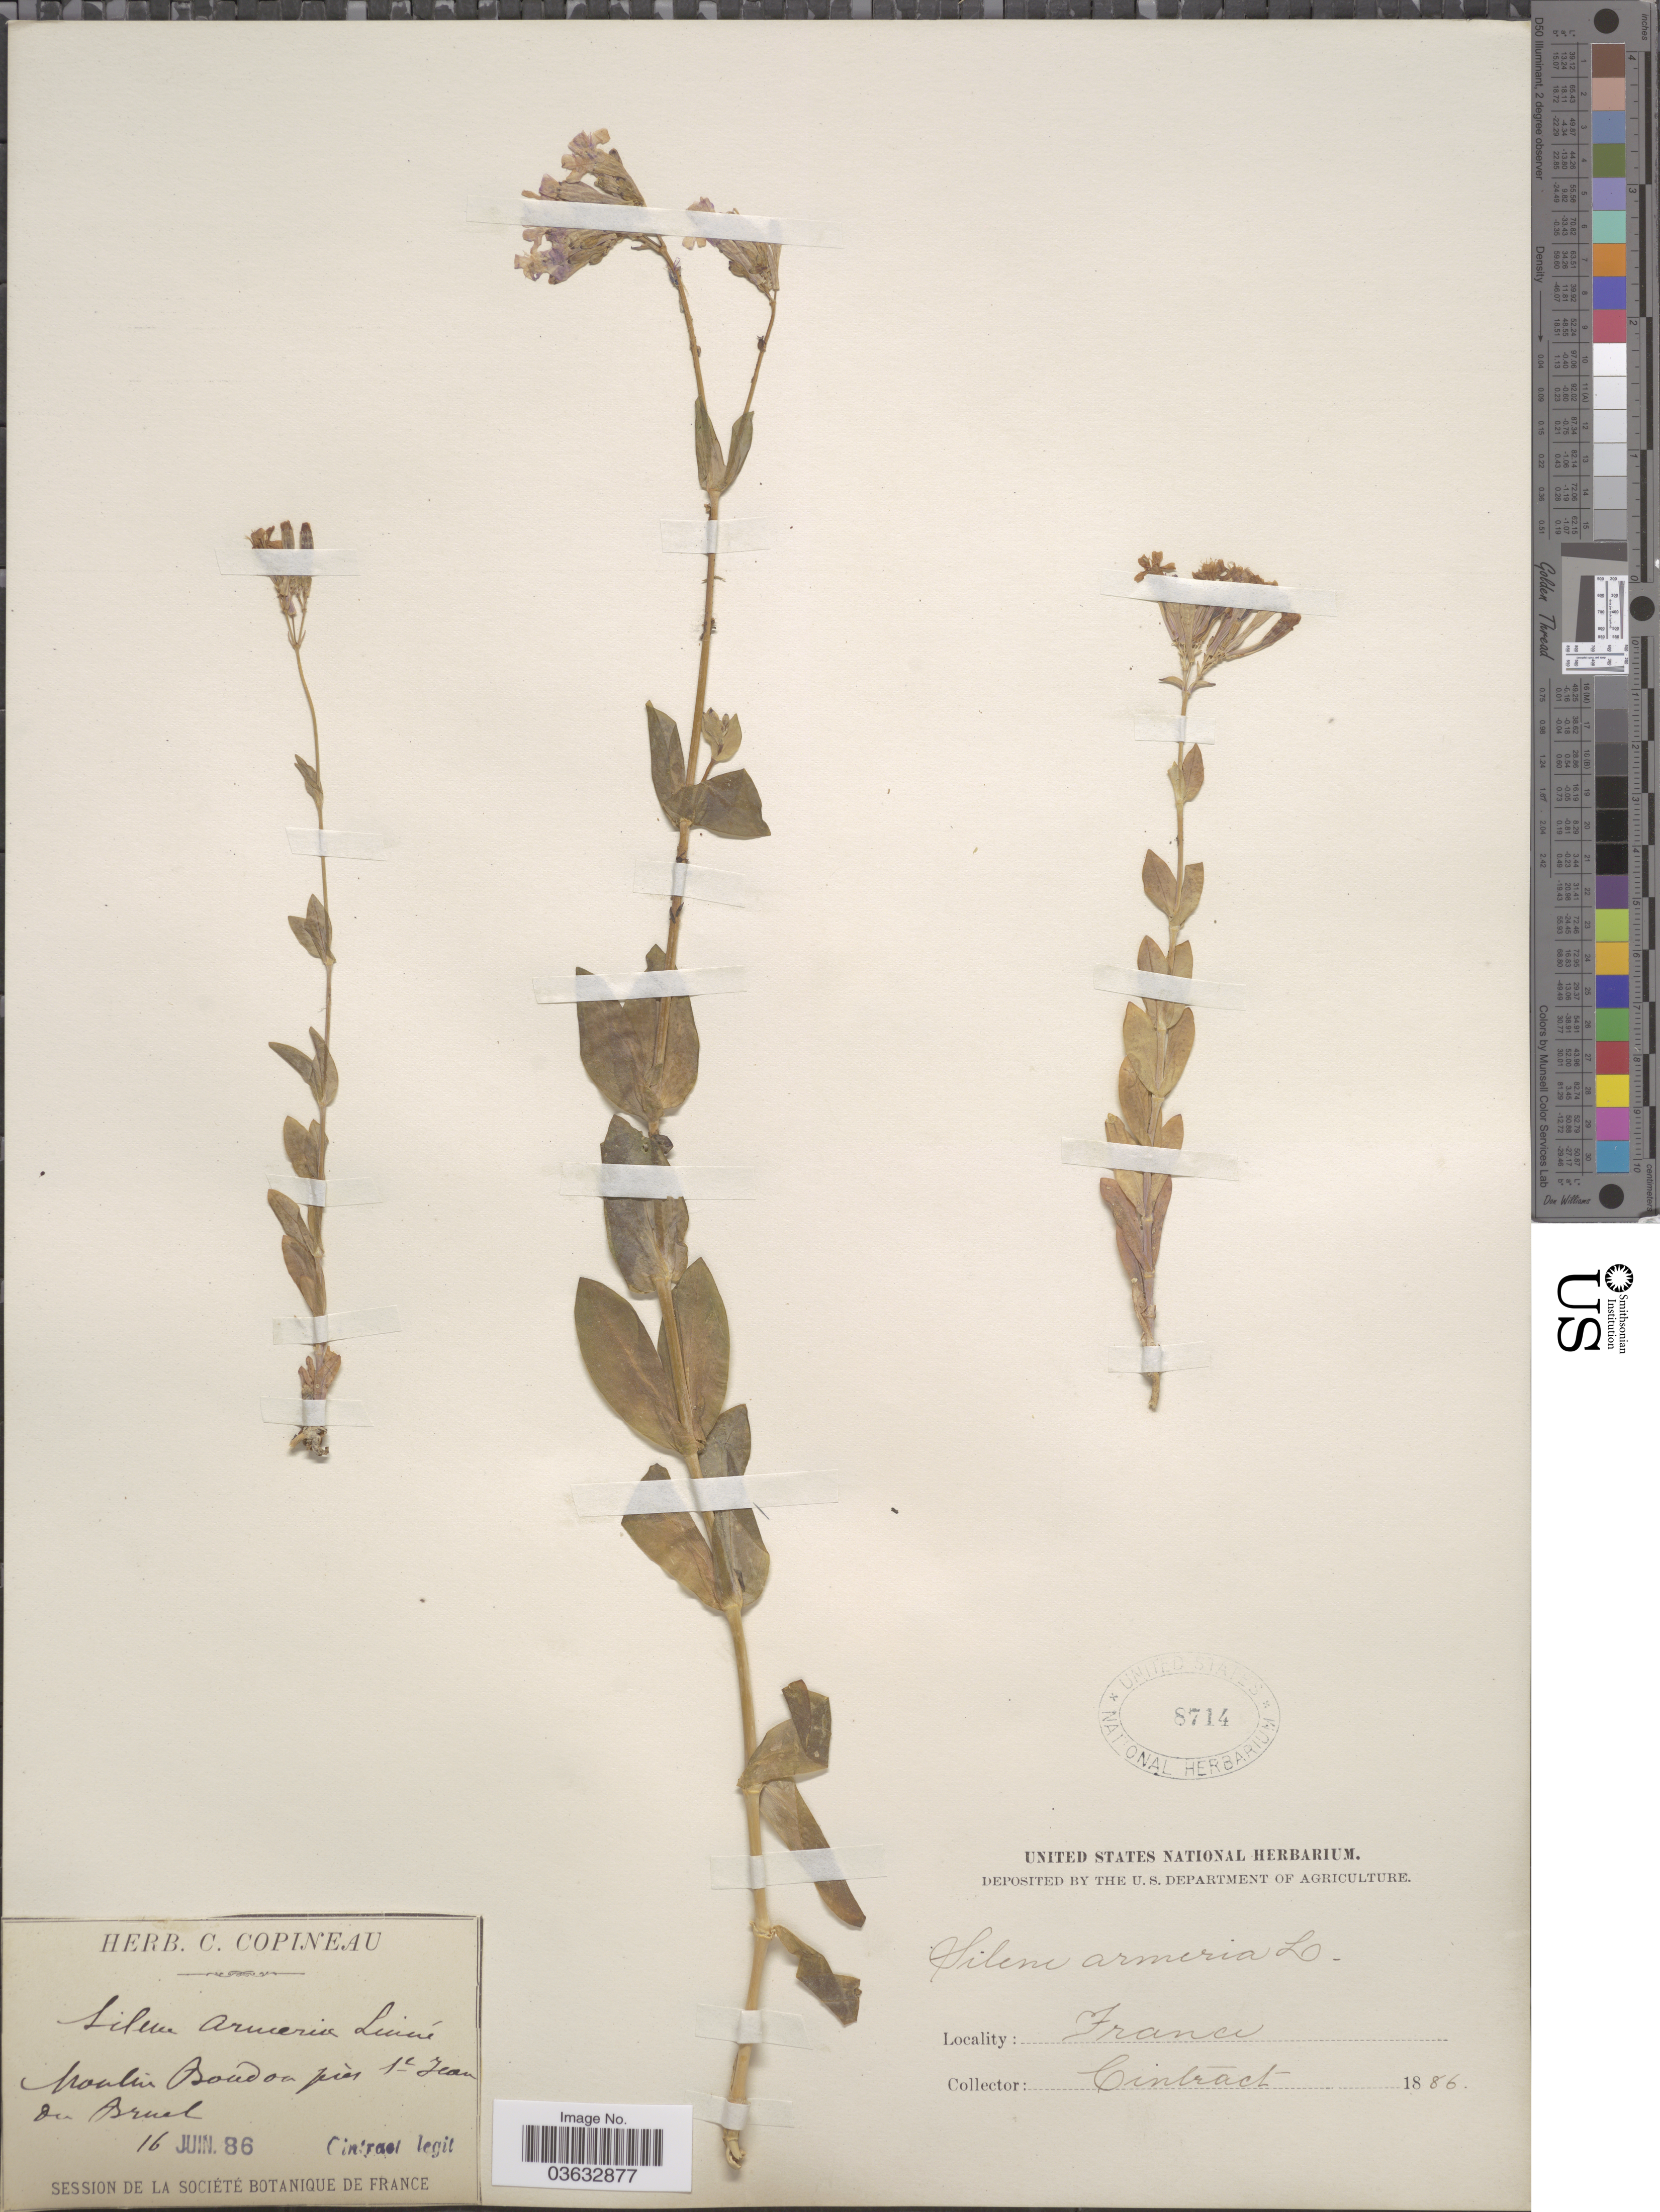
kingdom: Plantae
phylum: Tracheophyta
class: Magnoliopsida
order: Caryophyllales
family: Caryophyllaceae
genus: Atocion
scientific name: Atocion armeria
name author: (L.) Raf.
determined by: U.S. National Herbarium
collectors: Cintract, --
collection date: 1886-07-16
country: France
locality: Moulin Boudou près St Jean du Bruel.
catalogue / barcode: US 8714